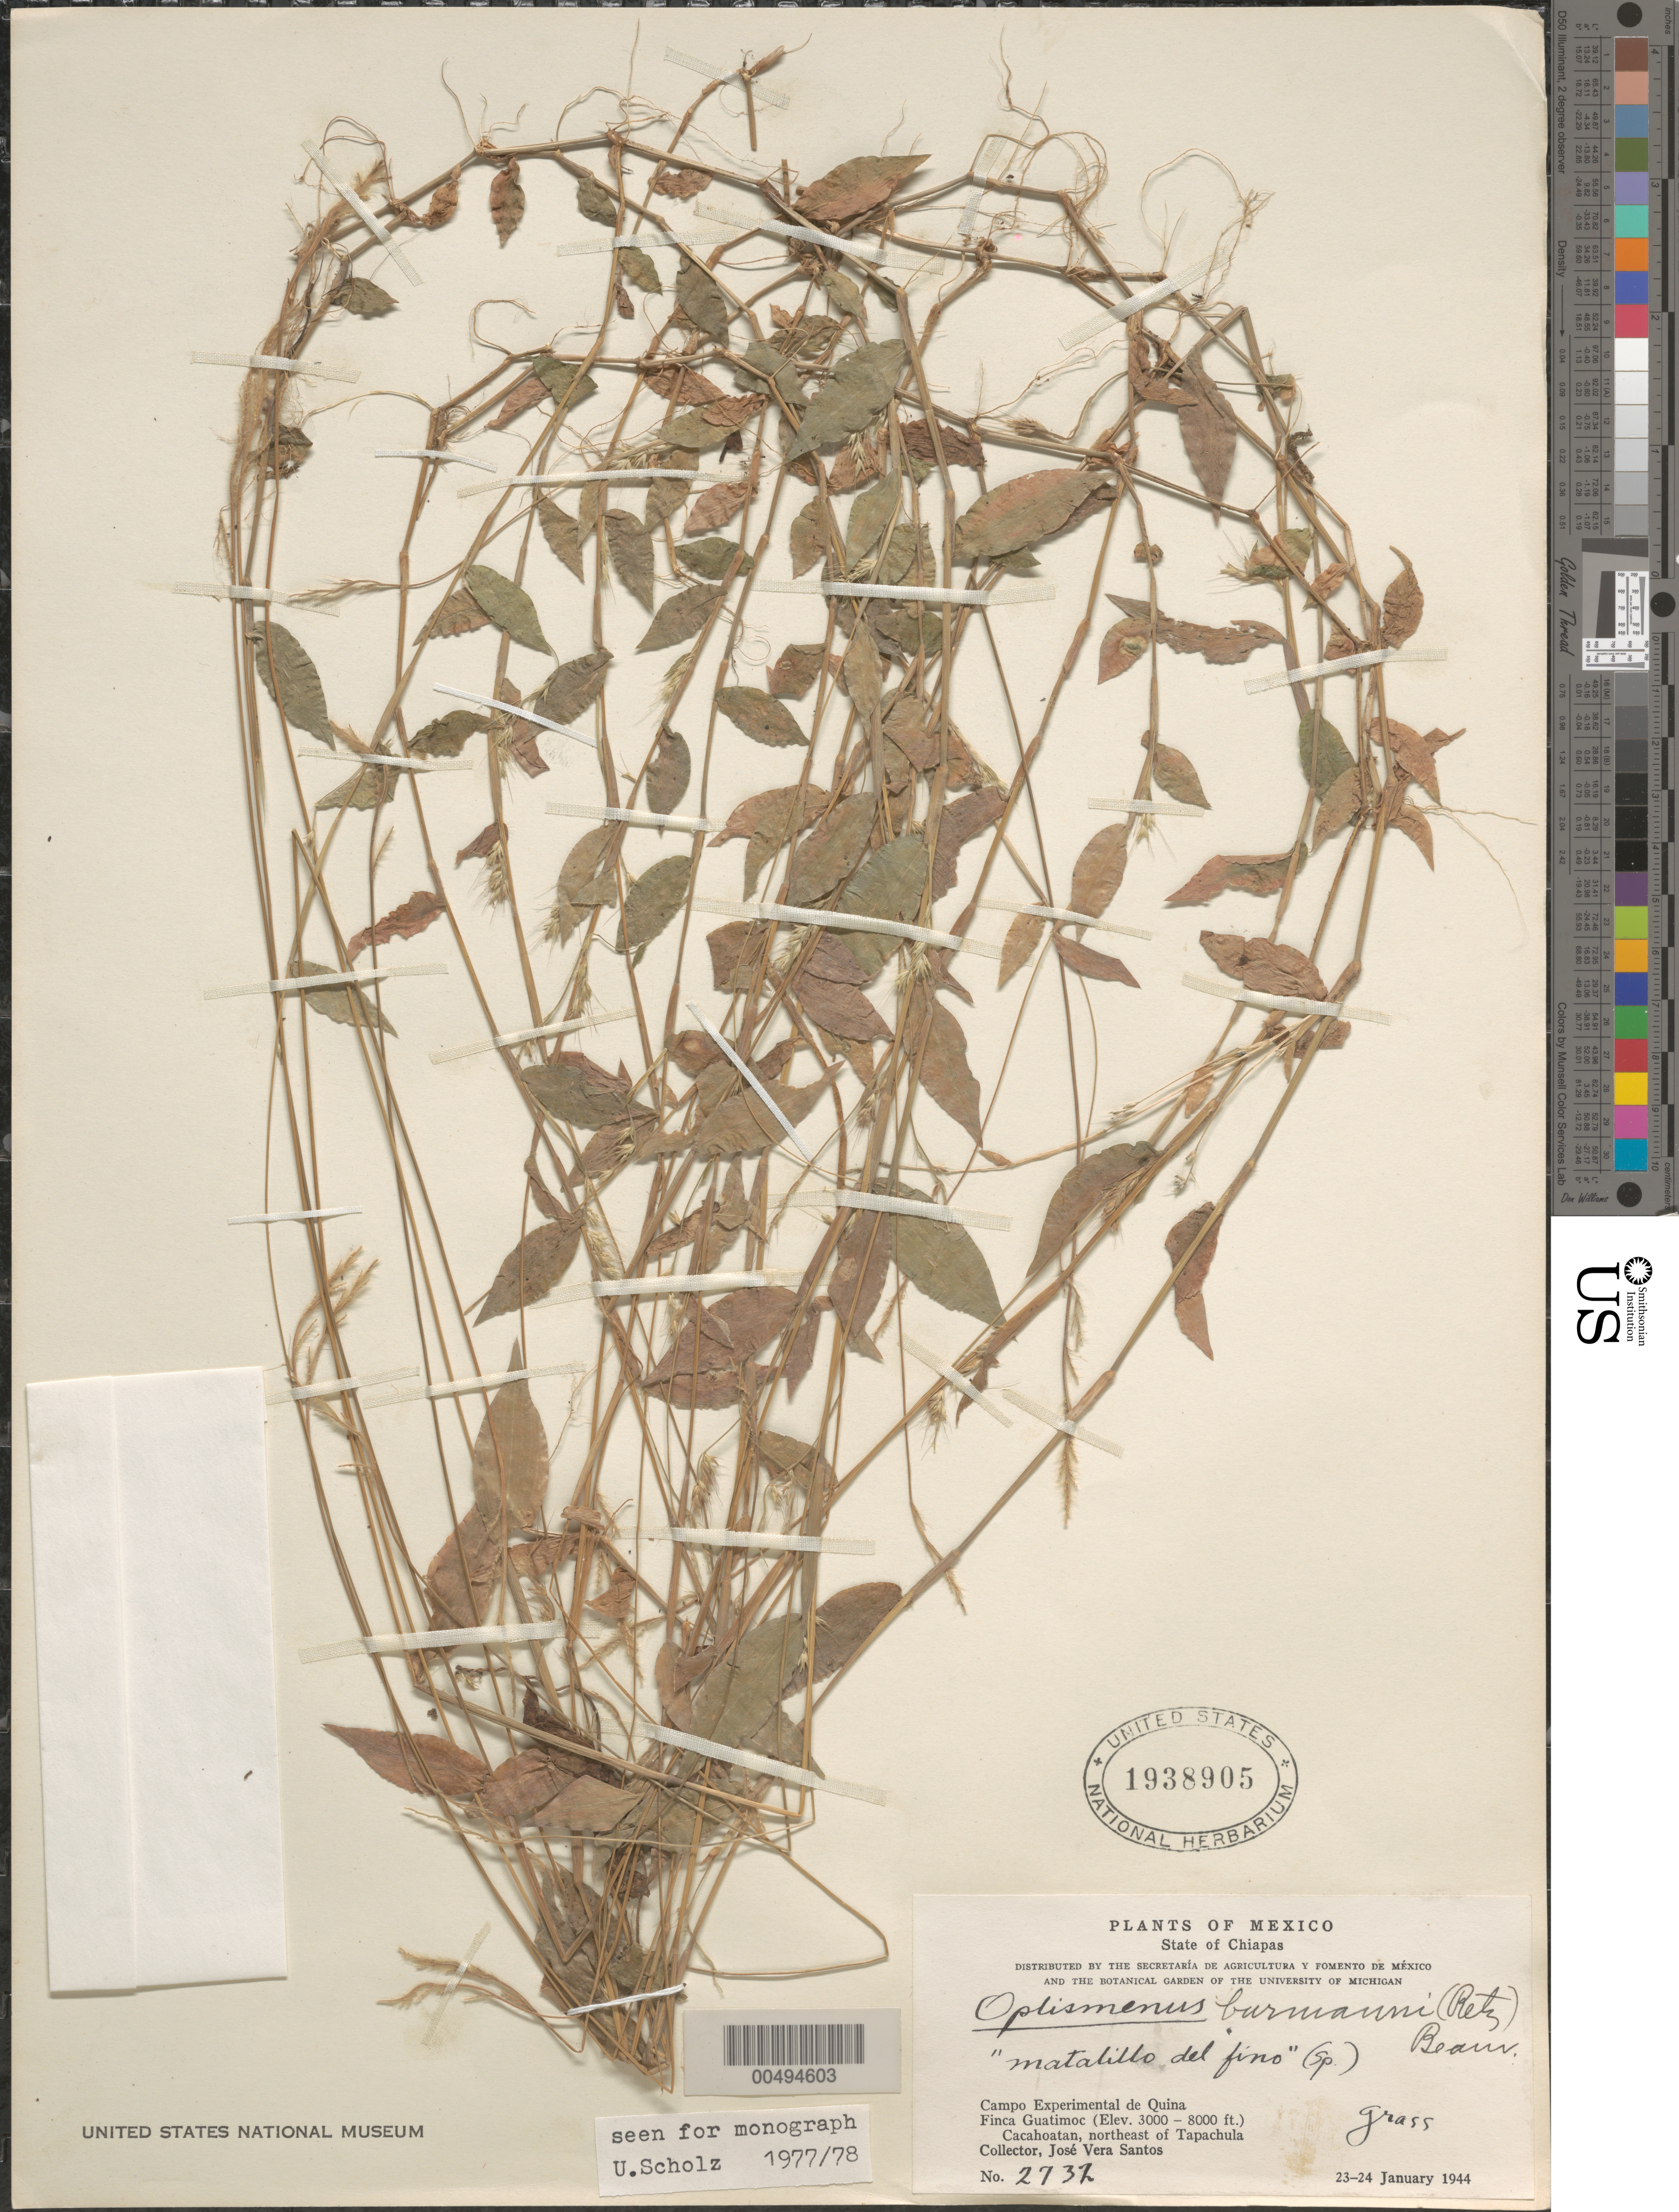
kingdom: Plantae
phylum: Tracheophyta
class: Liliopsida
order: Poales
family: Poaceae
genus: Oplismenus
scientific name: Oplismenus burmannii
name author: (Retz.) P. Beauv.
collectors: J. V. Santos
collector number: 2732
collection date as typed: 23 Jan 1944 to 24 Jan 1944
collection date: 1944-01-23/1944-01-24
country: Mexico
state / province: Chiapas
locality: Campo Experimental de Quina, Finca Guatimoc, Cacahoatan, NE of Tapachula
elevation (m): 914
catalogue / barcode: US 1938905